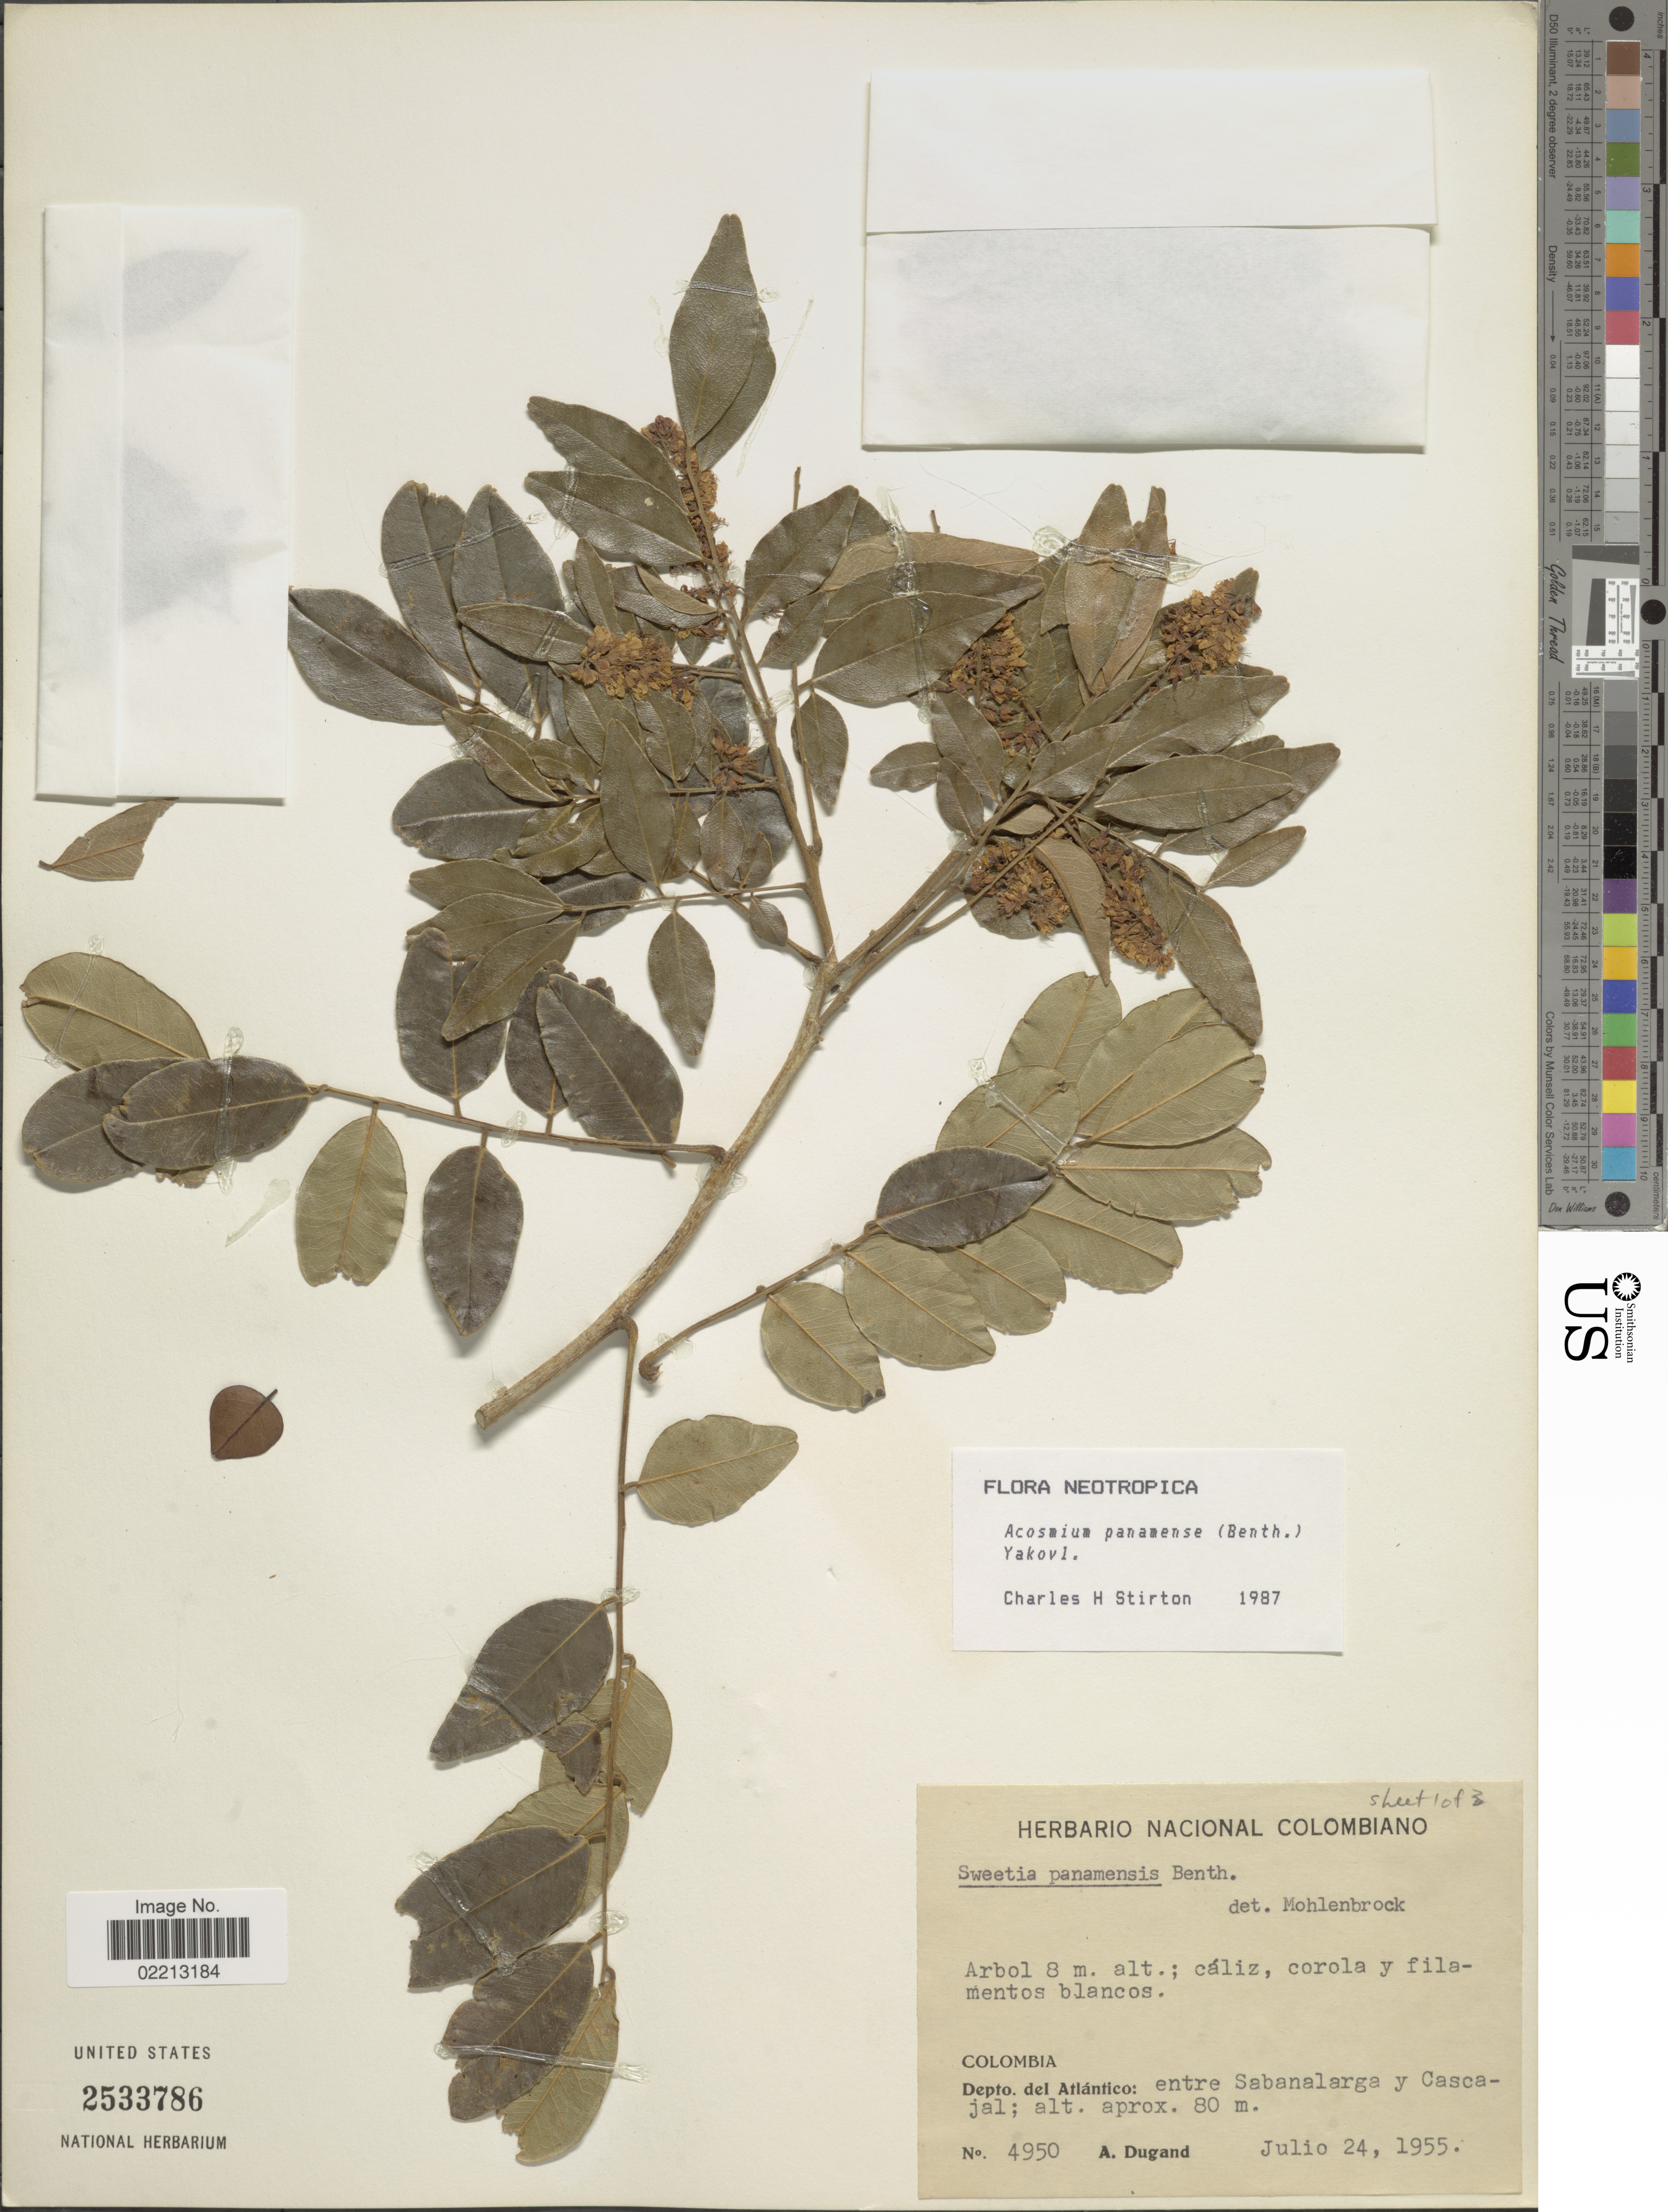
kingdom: Plantae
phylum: Tracheophyta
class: Magnoliopsida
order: Fabales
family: Fabaceae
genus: Acosmium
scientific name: Acosmium panamense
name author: (Benth.) Yakovlev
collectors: A. Dugand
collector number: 4950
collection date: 1955-07-24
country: Colombia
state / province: Atlántico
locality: Entre Sabanalarga y Cascajal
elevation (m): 80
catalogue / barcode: US 2533786